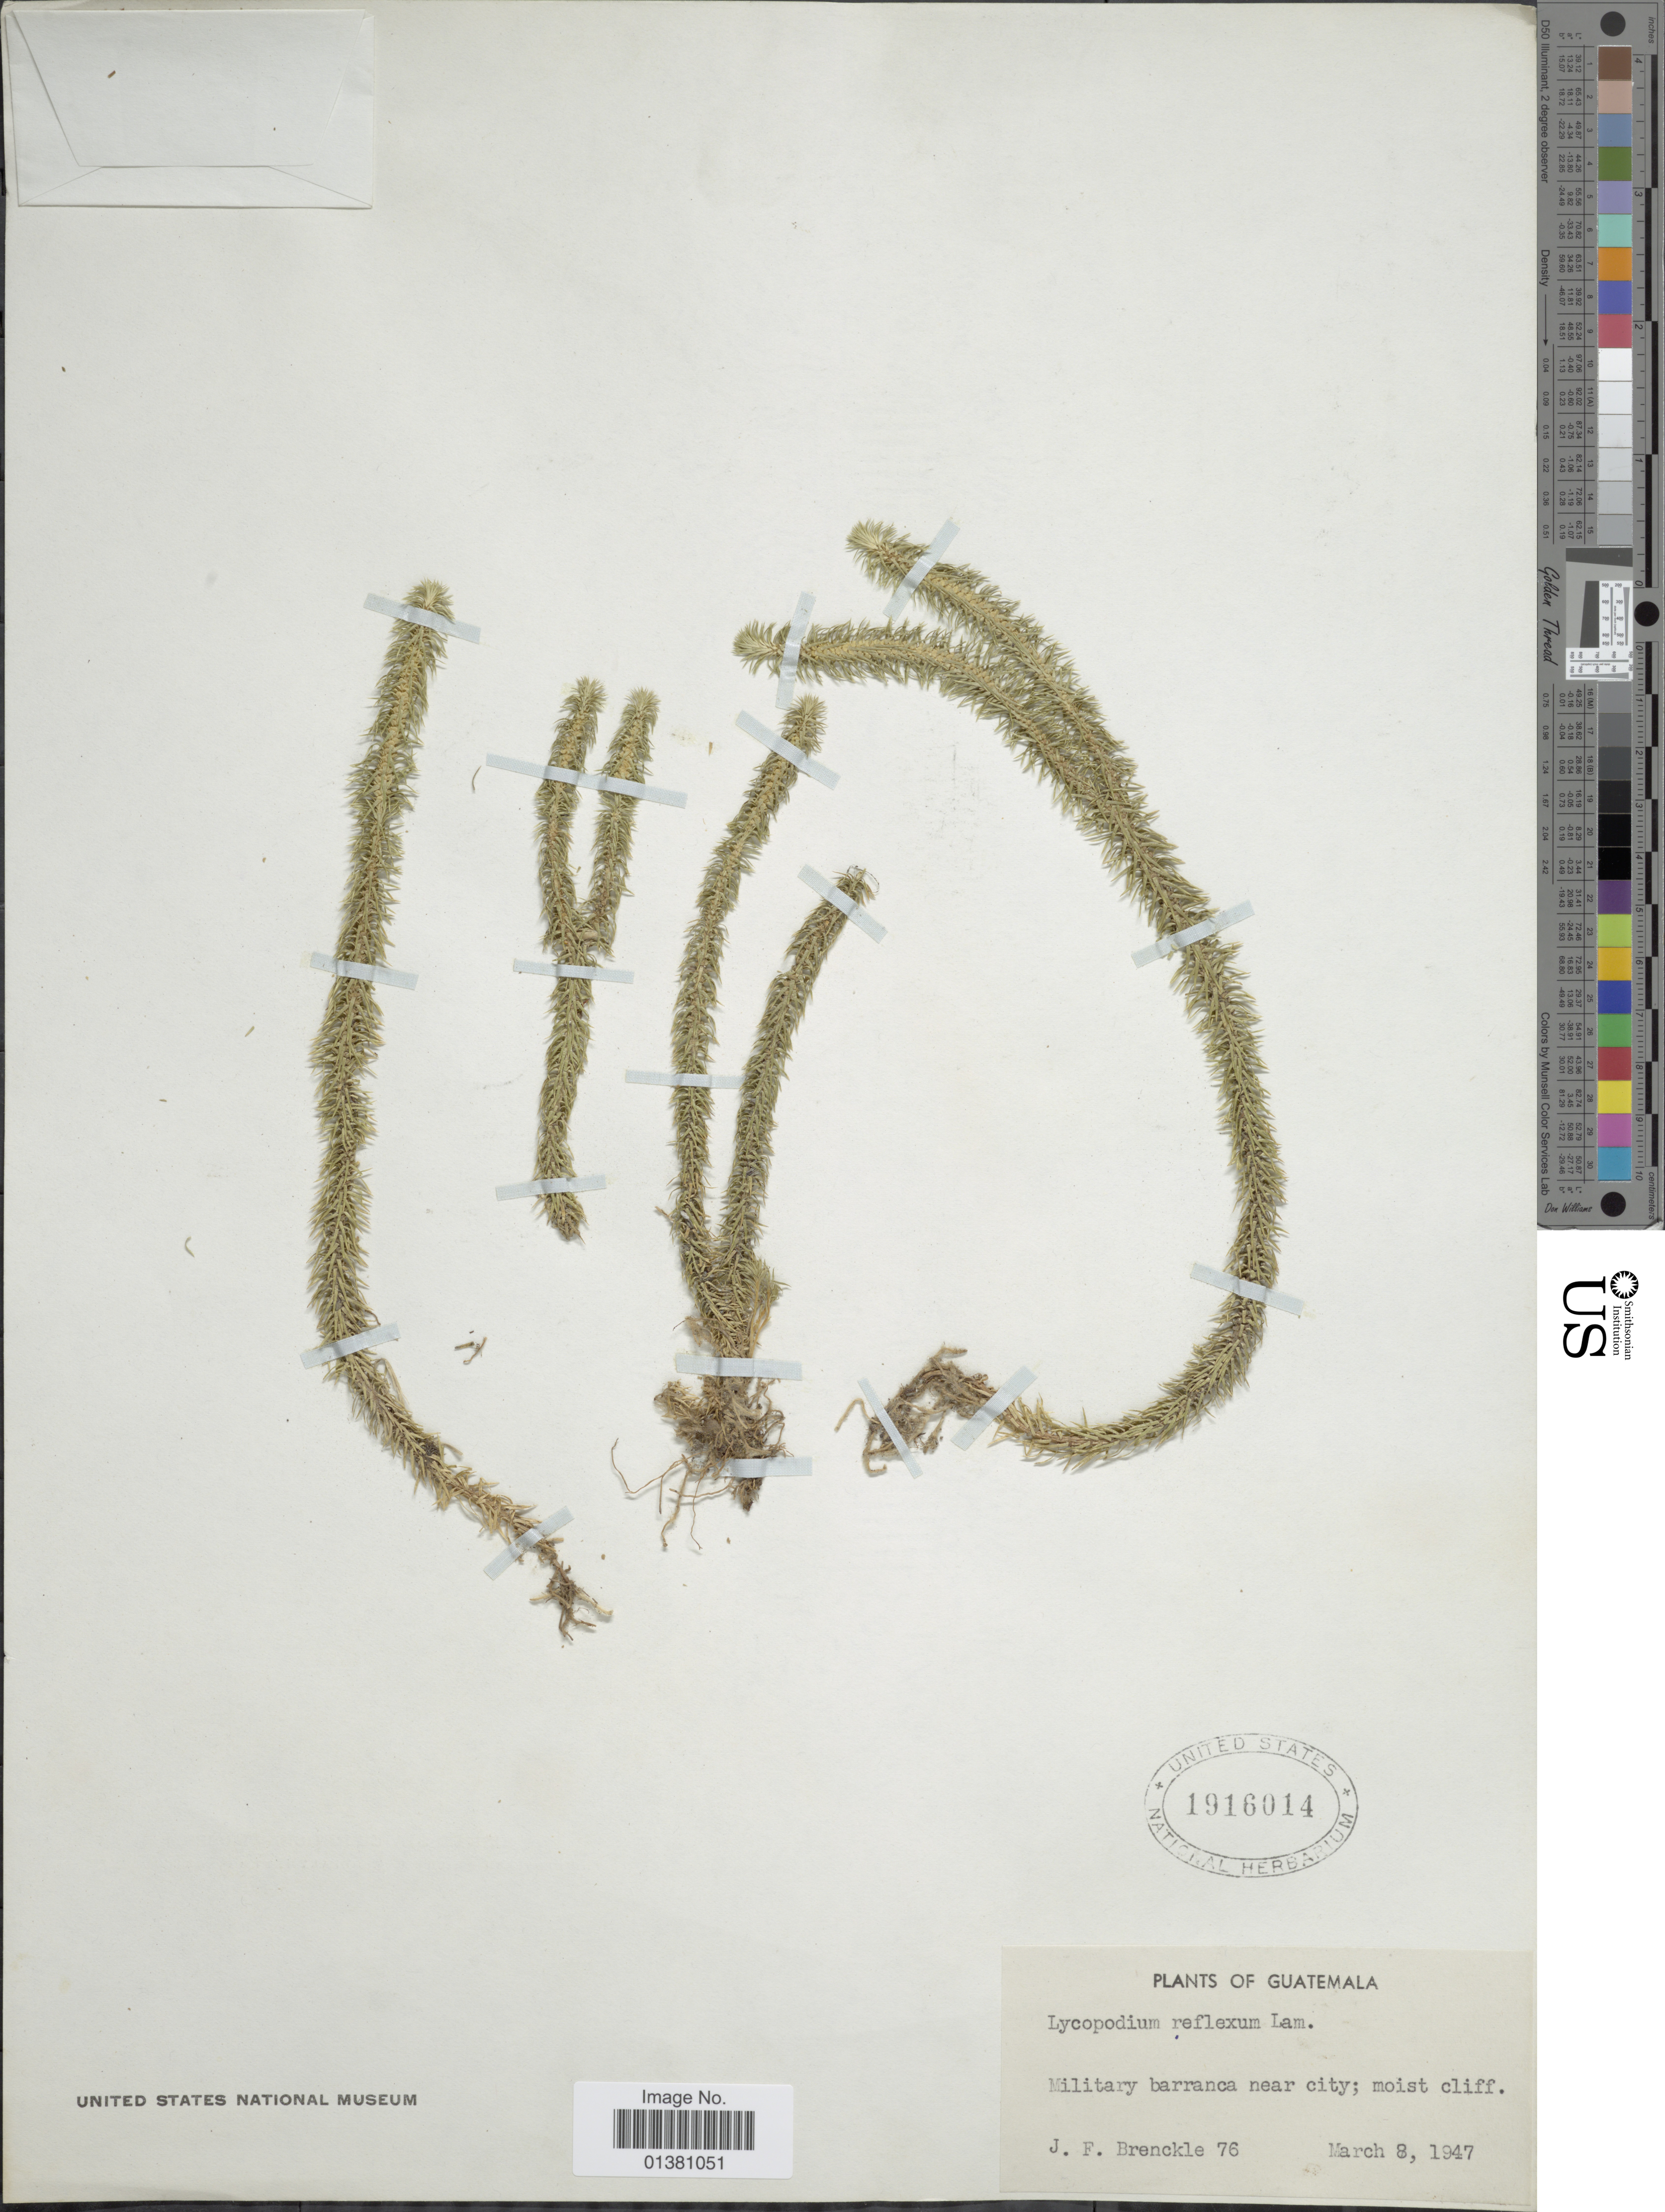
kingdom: Plantae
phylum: Tracheophyta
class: Lycopodiopsida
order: Lycopodiales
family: Lycopodiaceae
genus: Phlegmariurus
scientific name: Phlegmariurus reflexus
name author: (Lam.) B. Øllg.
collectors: J. Brenckle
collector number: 76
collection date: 1947-03-08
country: Guatemala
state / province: Guatemala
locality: Military barranca near city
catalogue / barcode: US 1916014